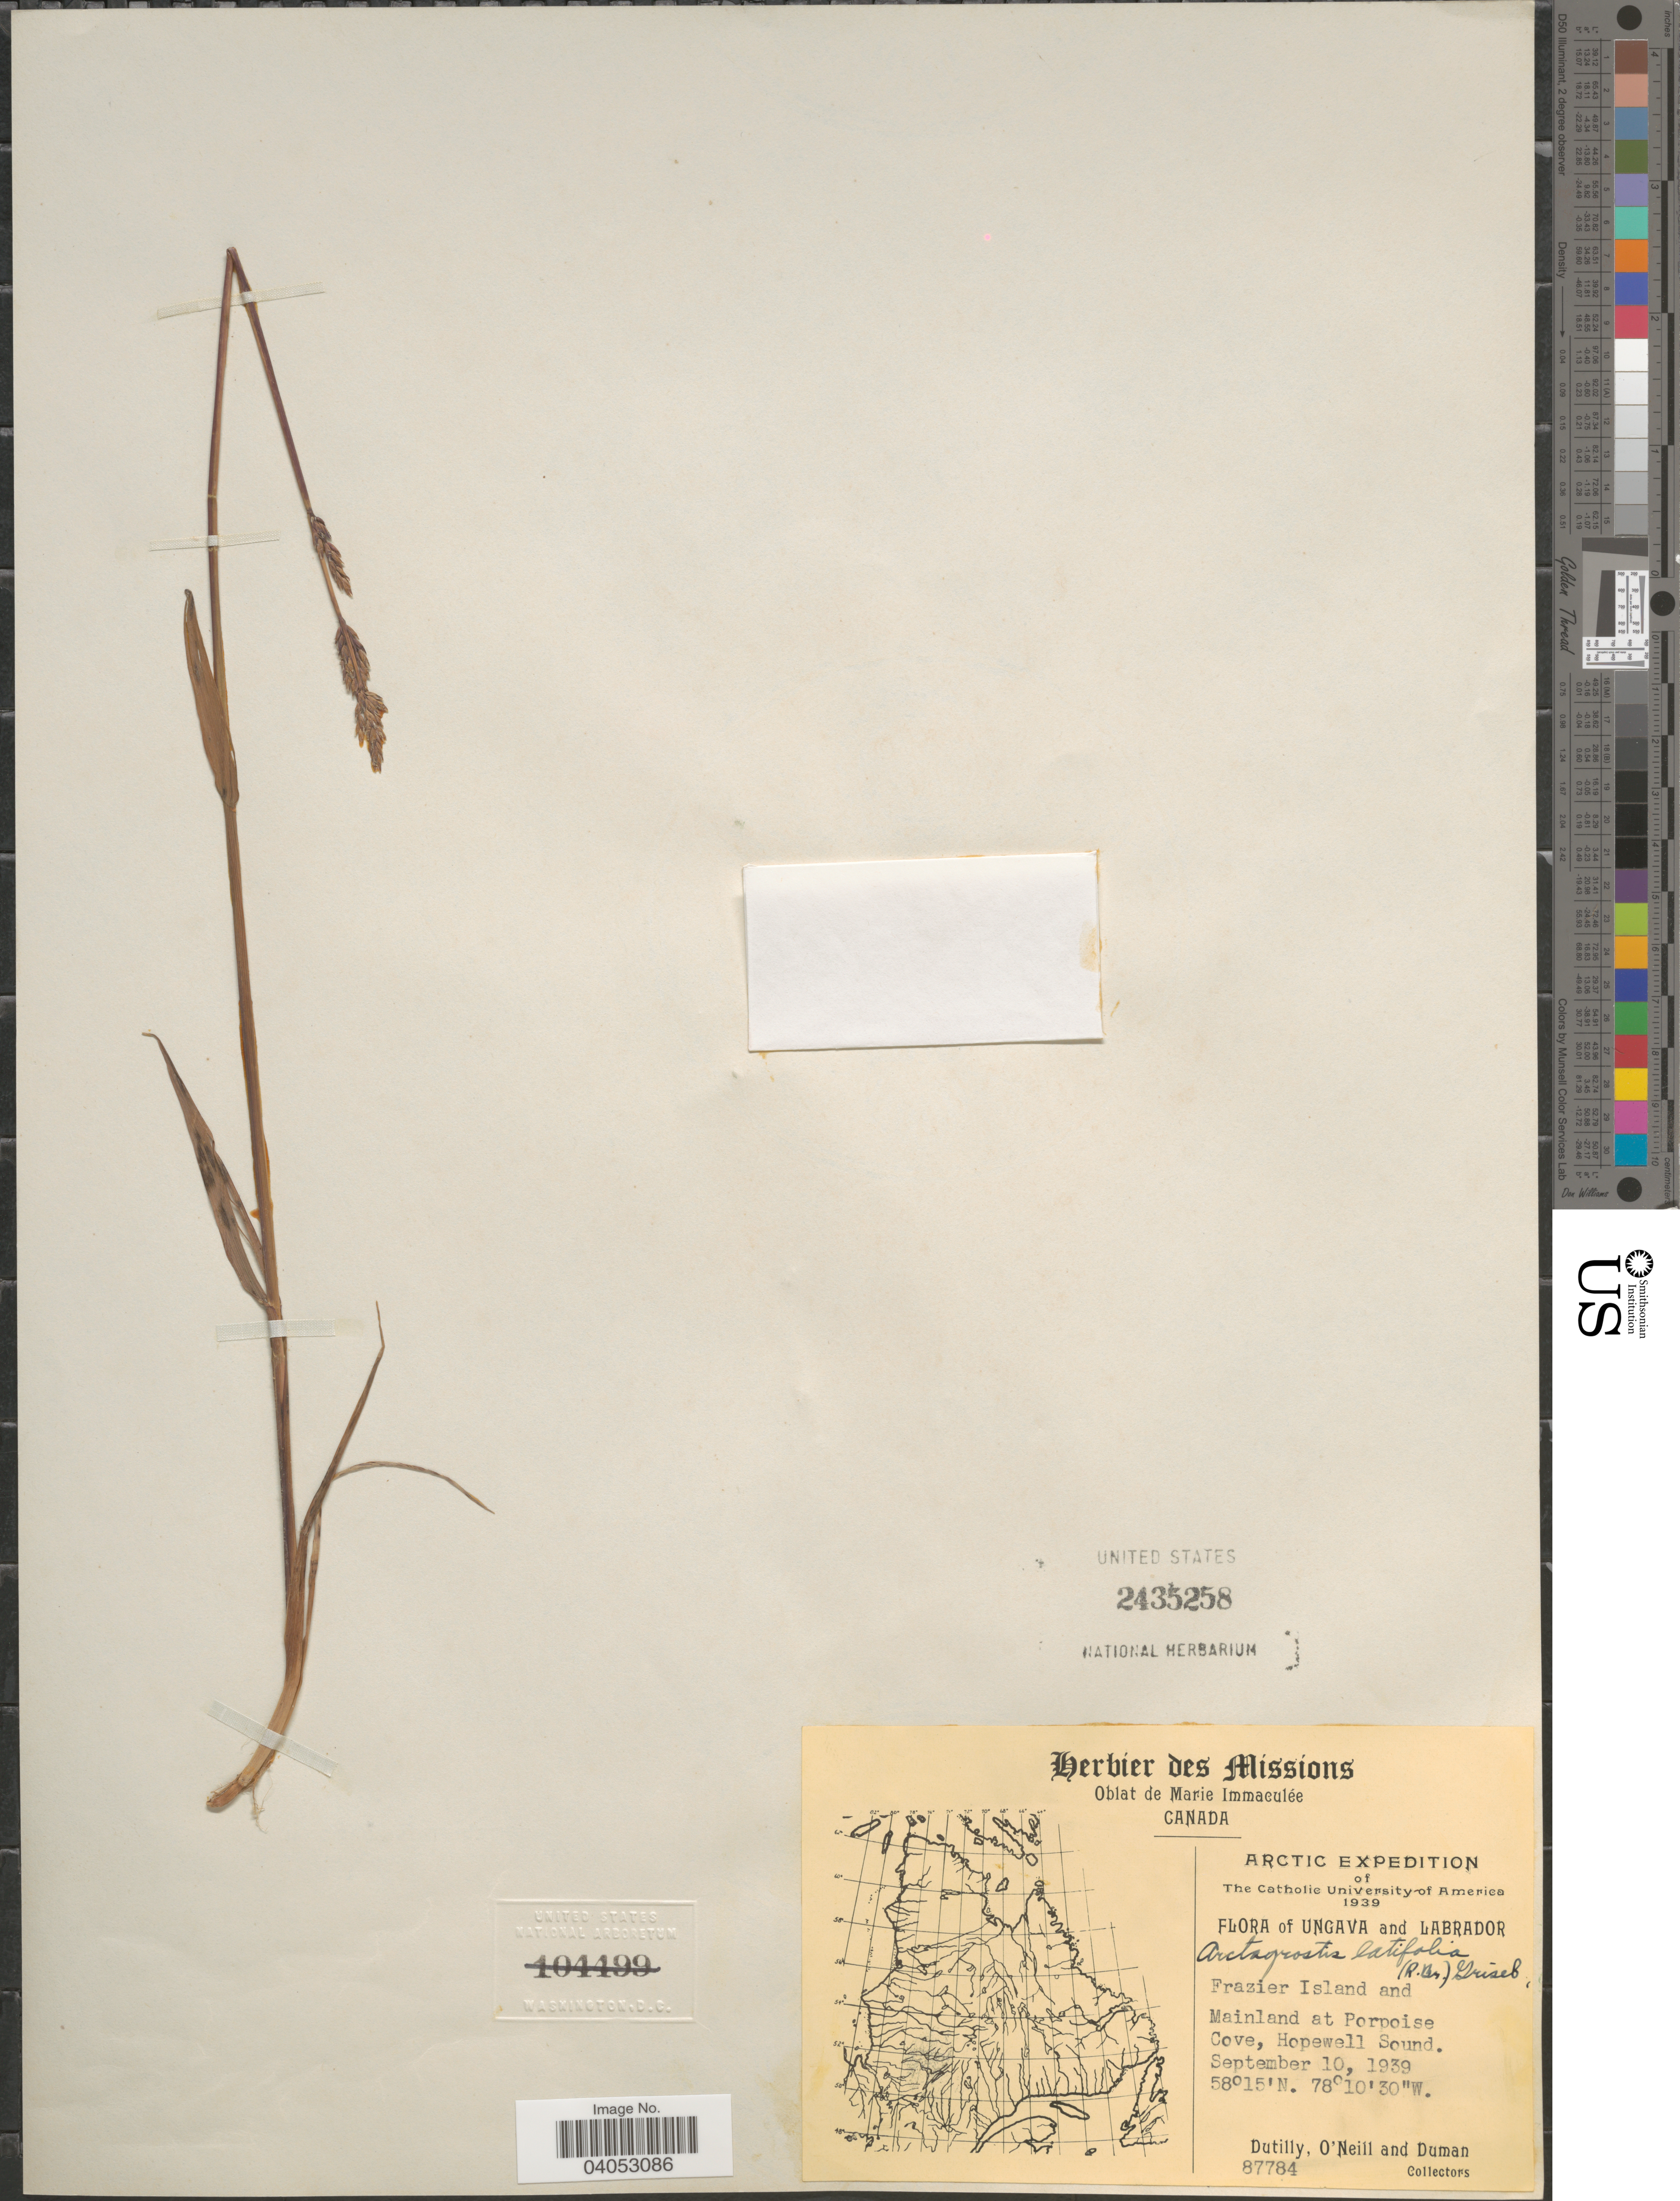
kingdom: Plantae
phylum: Tracheophyta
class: Liliopsida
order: Poales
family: Poaceae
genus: Arctagrostis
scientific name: Arctagrostis latifolia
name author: (R. Br.) Griseb.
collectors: -. Dutilly, -. O'Neill & -. Duman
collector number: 87784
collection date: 1939-09-10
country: Canada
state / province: Newfoundland and Labrador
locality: Ungava and Labrador. Frazier Island and Mainland at Porpoise Cove, Hopewell Sound.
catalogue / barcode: US 2435258